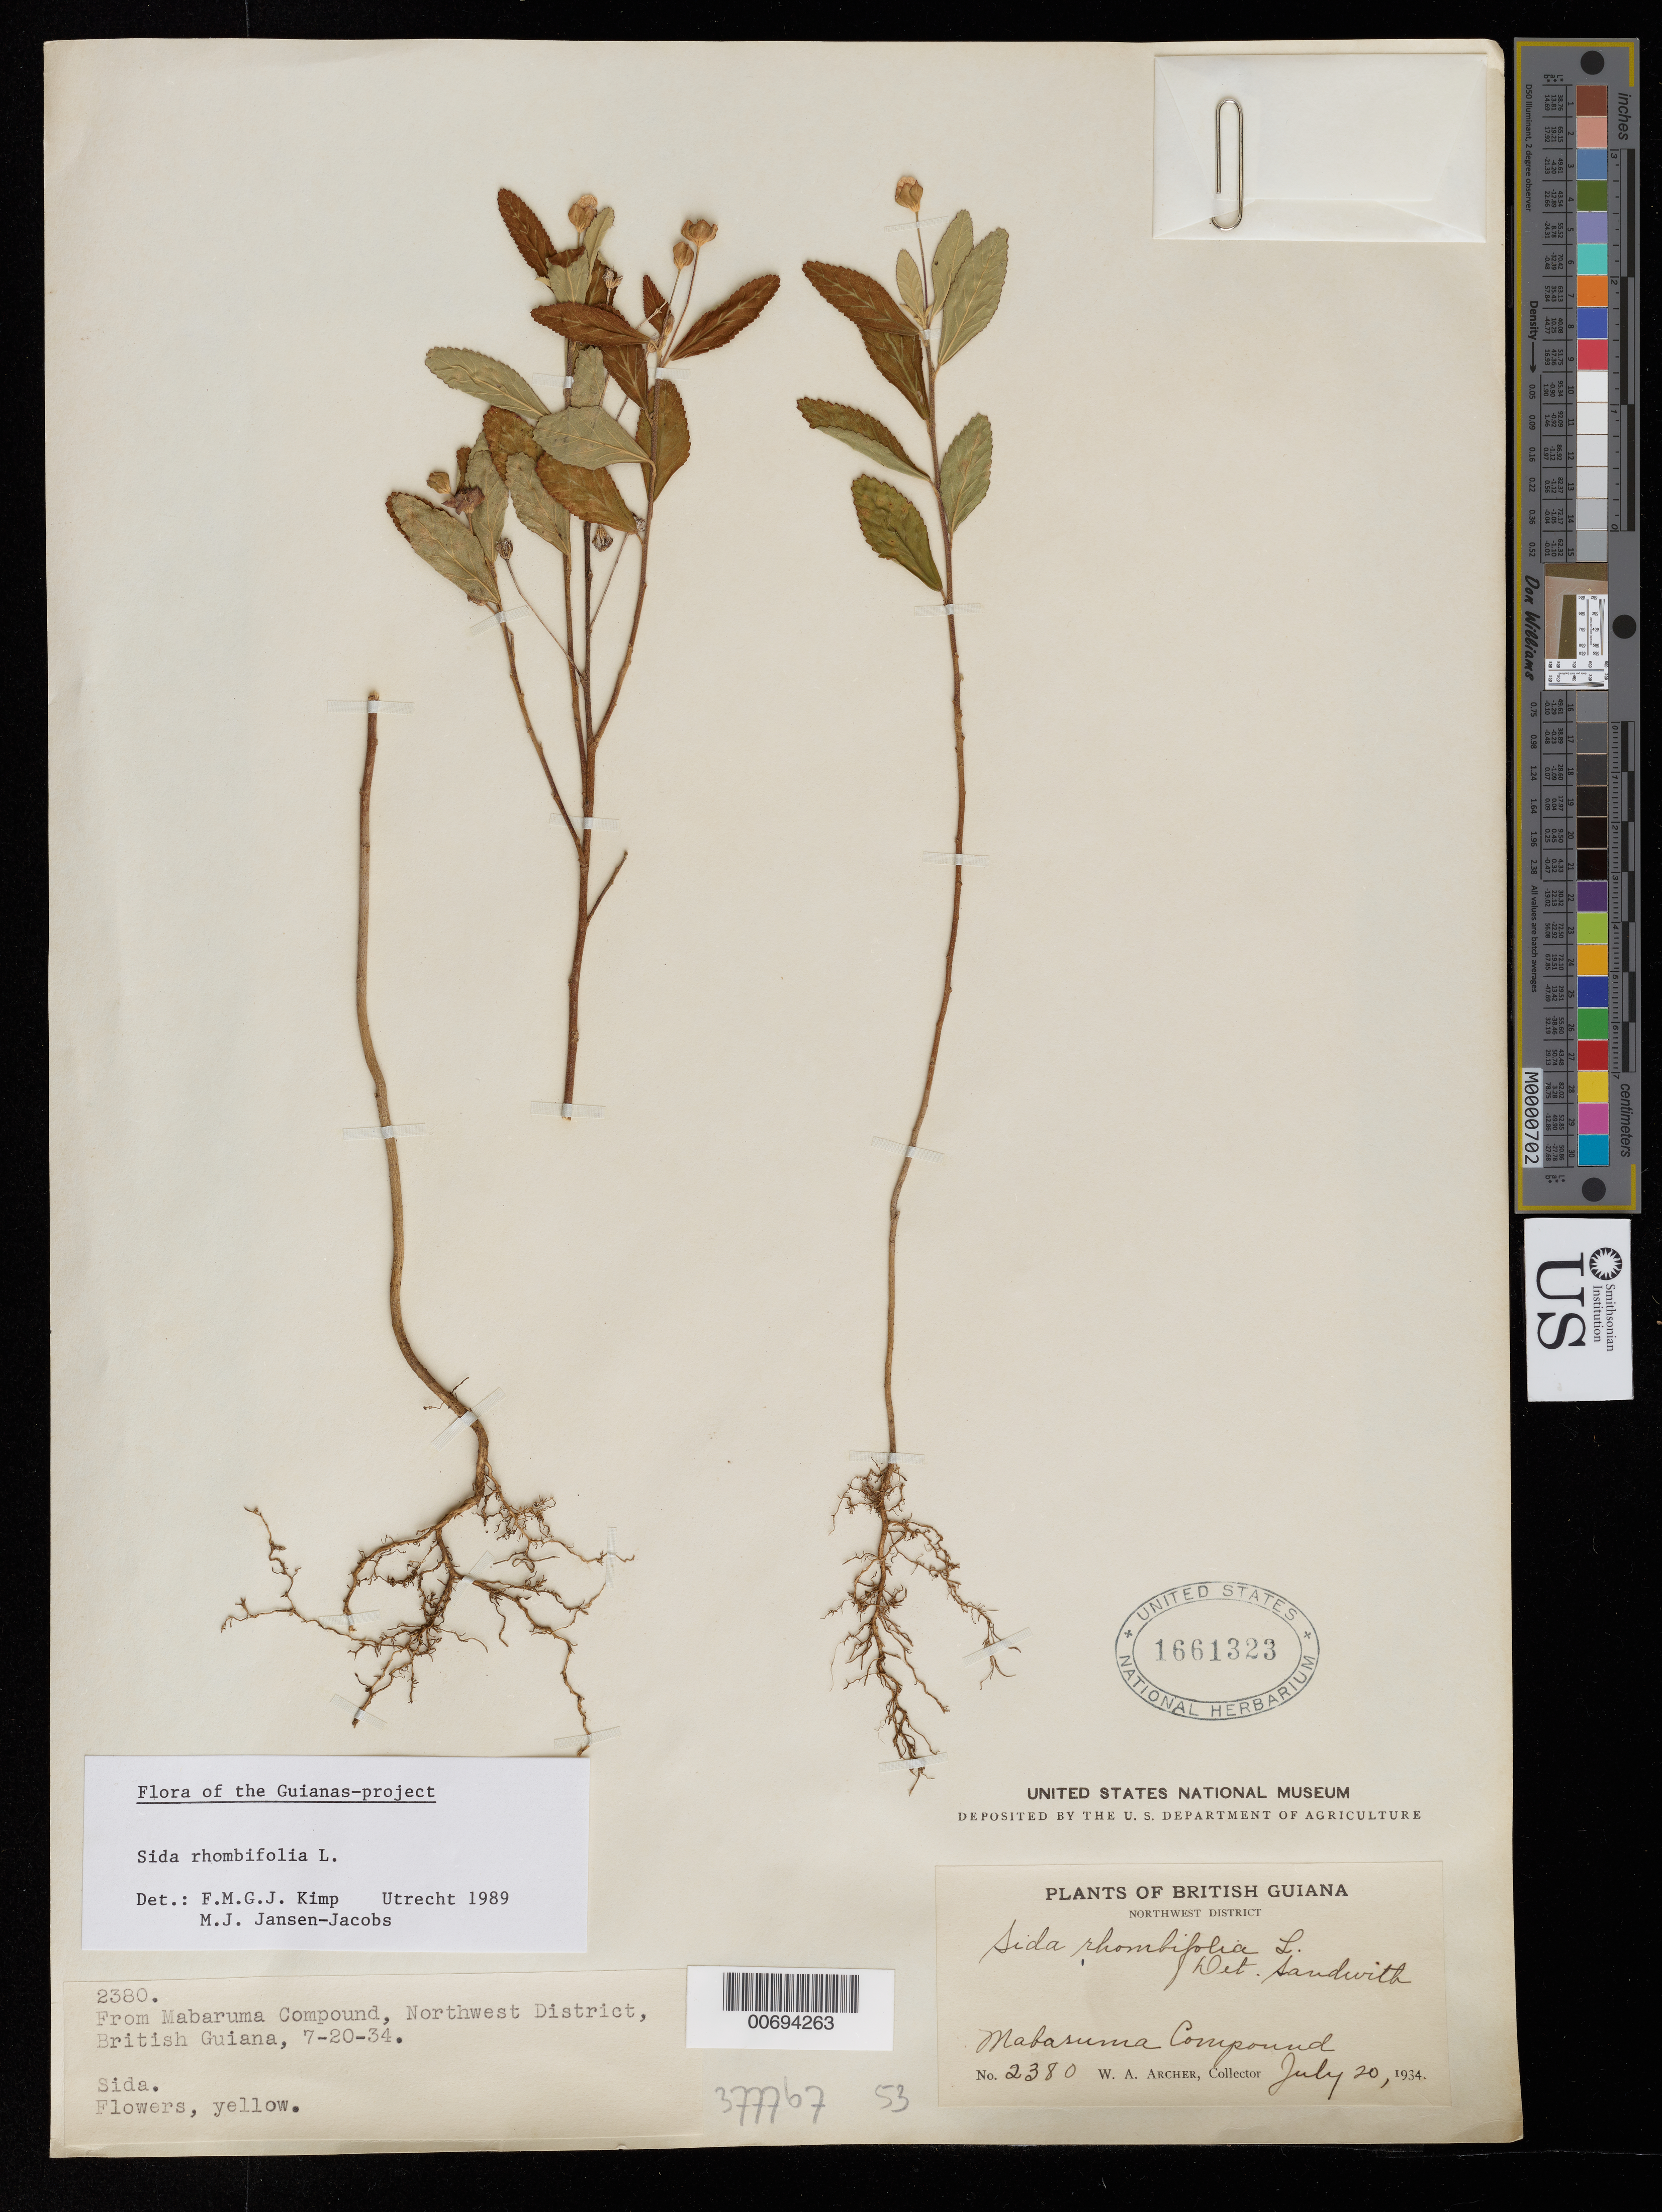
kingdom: Plantae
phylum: Tracheophyta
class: Magnoliopsida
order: Malvales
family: Malvaceae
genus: Sida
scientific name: Sida rhombifolia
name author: L.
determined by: Kimp, F. M.; Jansen-Jacobs, M. J.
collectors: W. A. Archer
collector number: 2380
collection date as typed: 20-Jul-34 to 22-Jul-34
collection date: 1934-07-20/1934-07-22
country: Guyana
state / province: Barima-Waini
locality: Mabaruma Compound, NW Dist.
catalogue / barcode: US 1661323